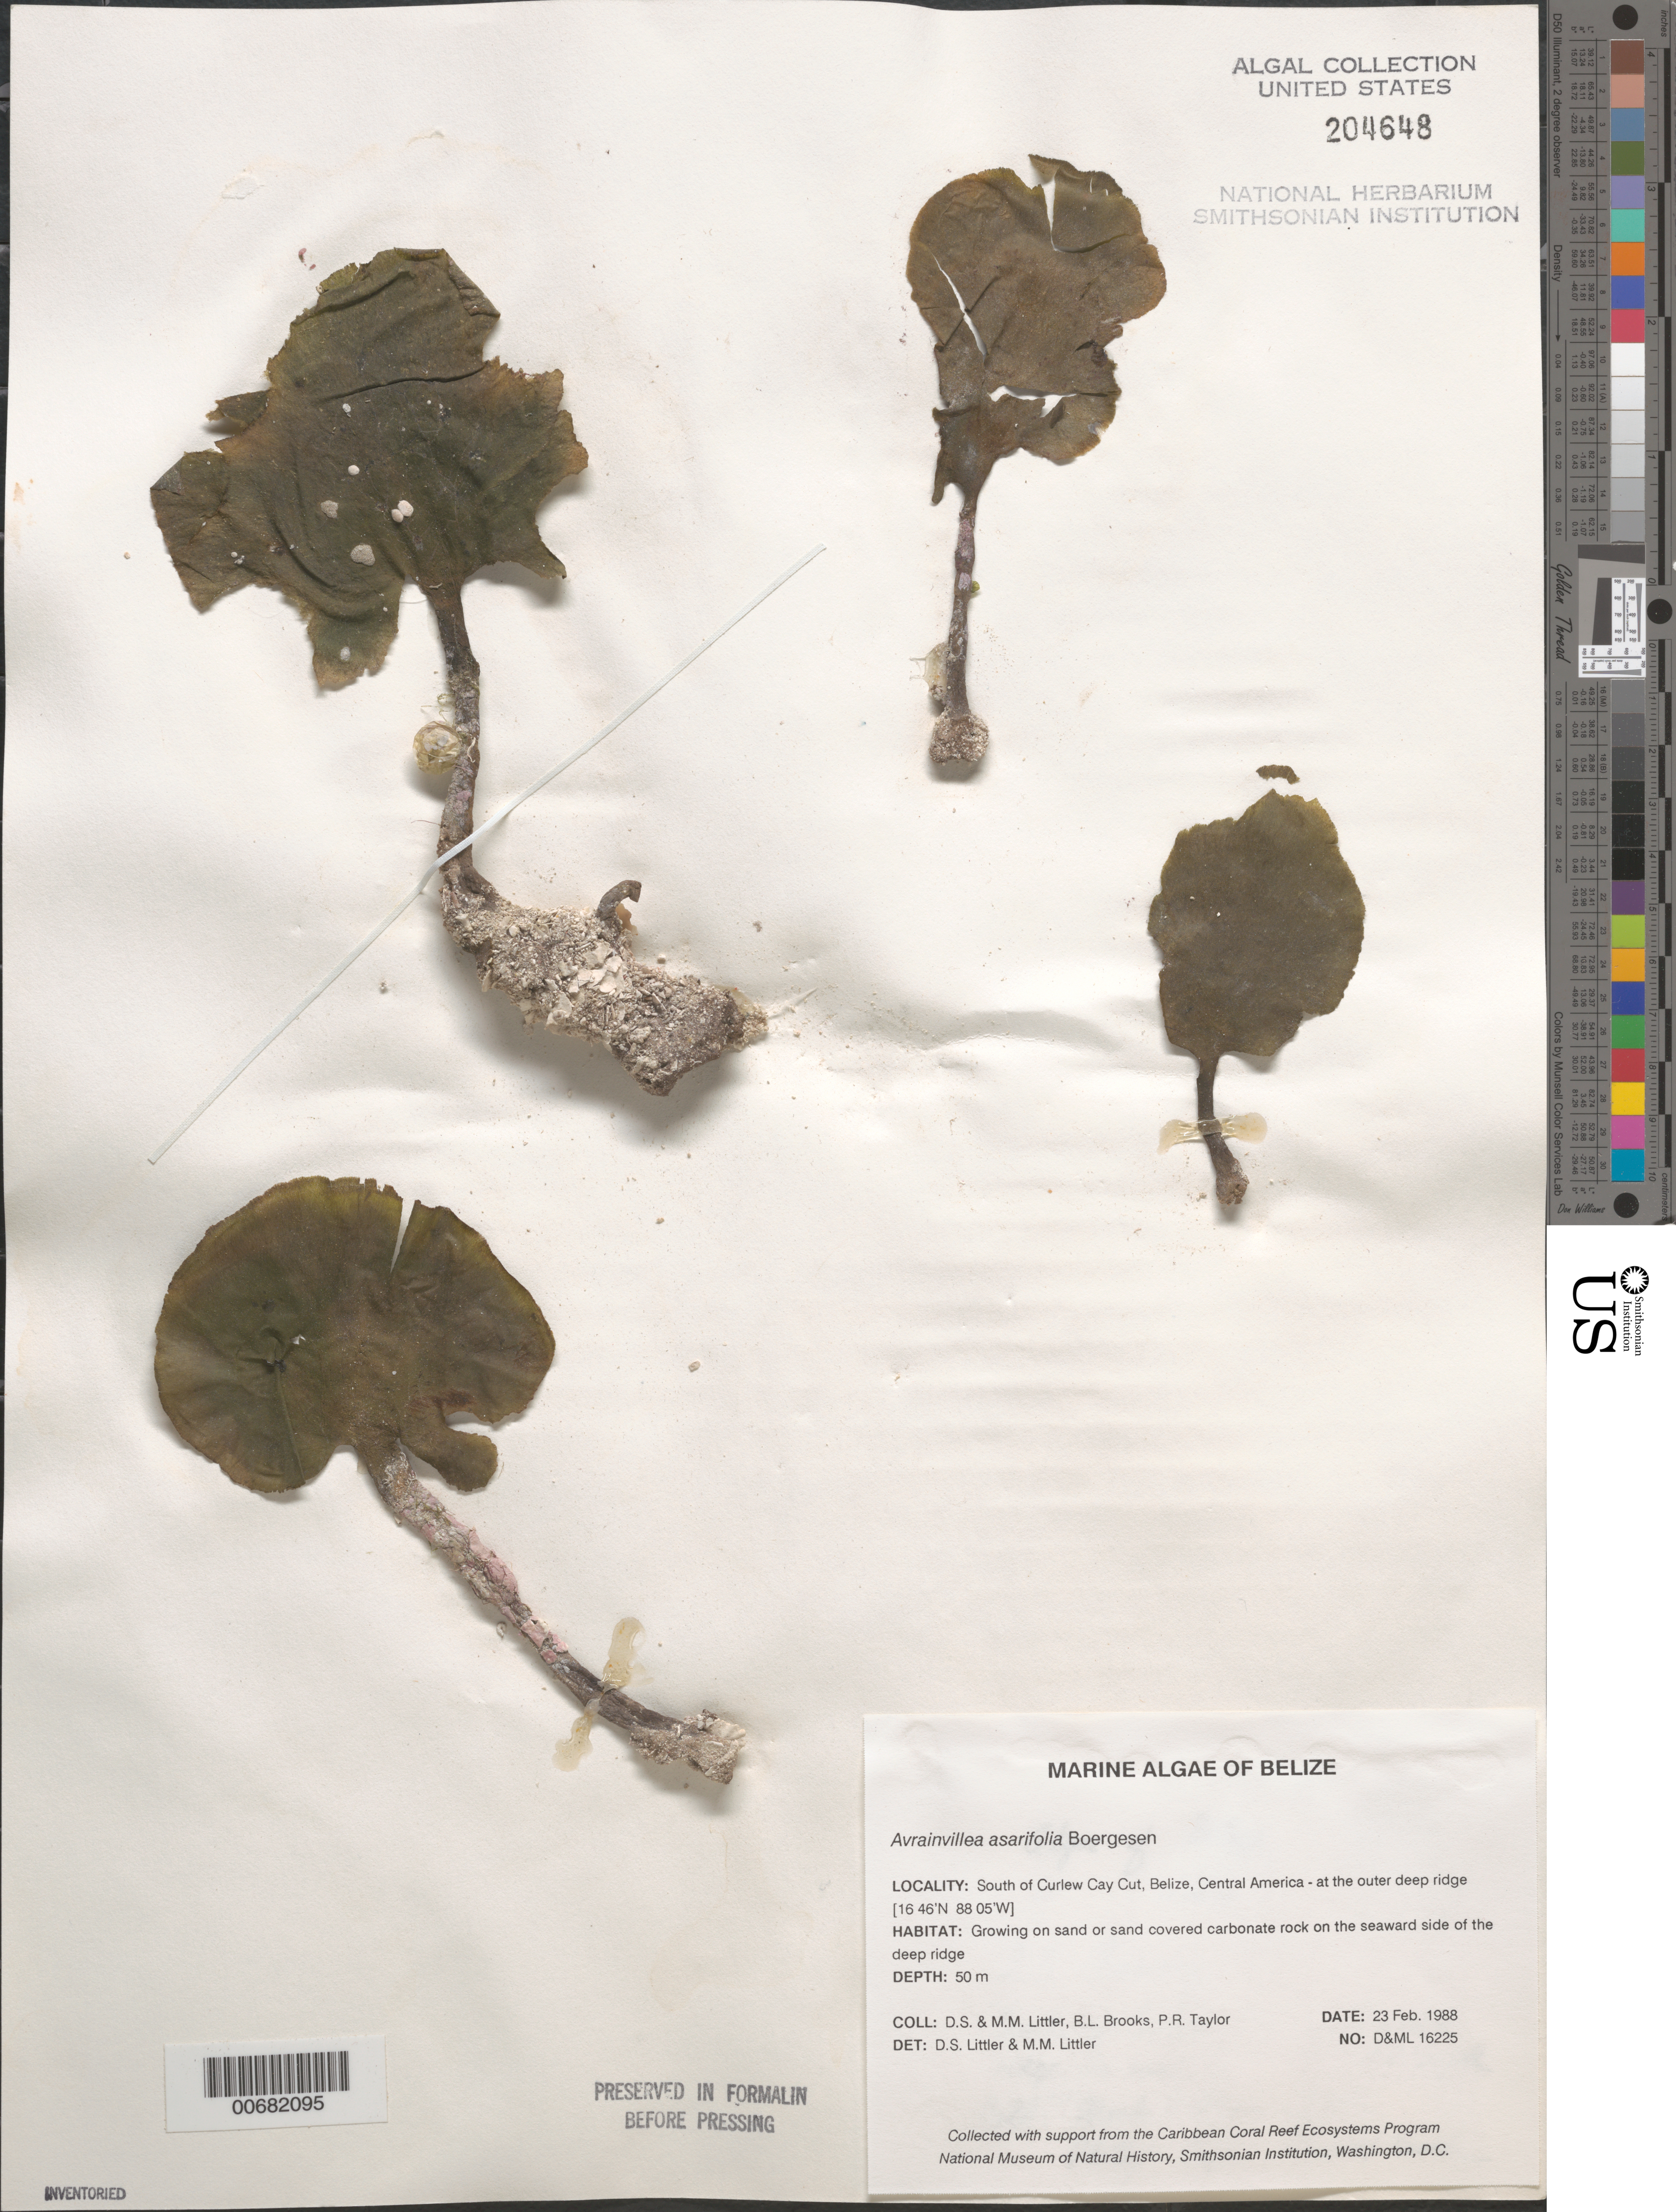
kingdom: Plantae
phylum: Chlorophyta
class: Ulvophyceae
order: Bryopsidales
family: Dichotomosiphonaceae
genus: Avrainvillea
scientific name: Avrainvillea asarifolia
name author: Børgesen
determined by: Littler, D. S.; Littler, M. M.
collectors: M. M. Littler, D. S. Littler, B. Brooks & P. R. Taylor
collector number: D&ML 16225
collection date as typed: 23 Feb 1988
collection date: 1988-02-23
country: Belize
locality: South of Curlew Cay Cut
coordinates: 16 46' N, 88 05' W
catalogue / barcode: US 204648